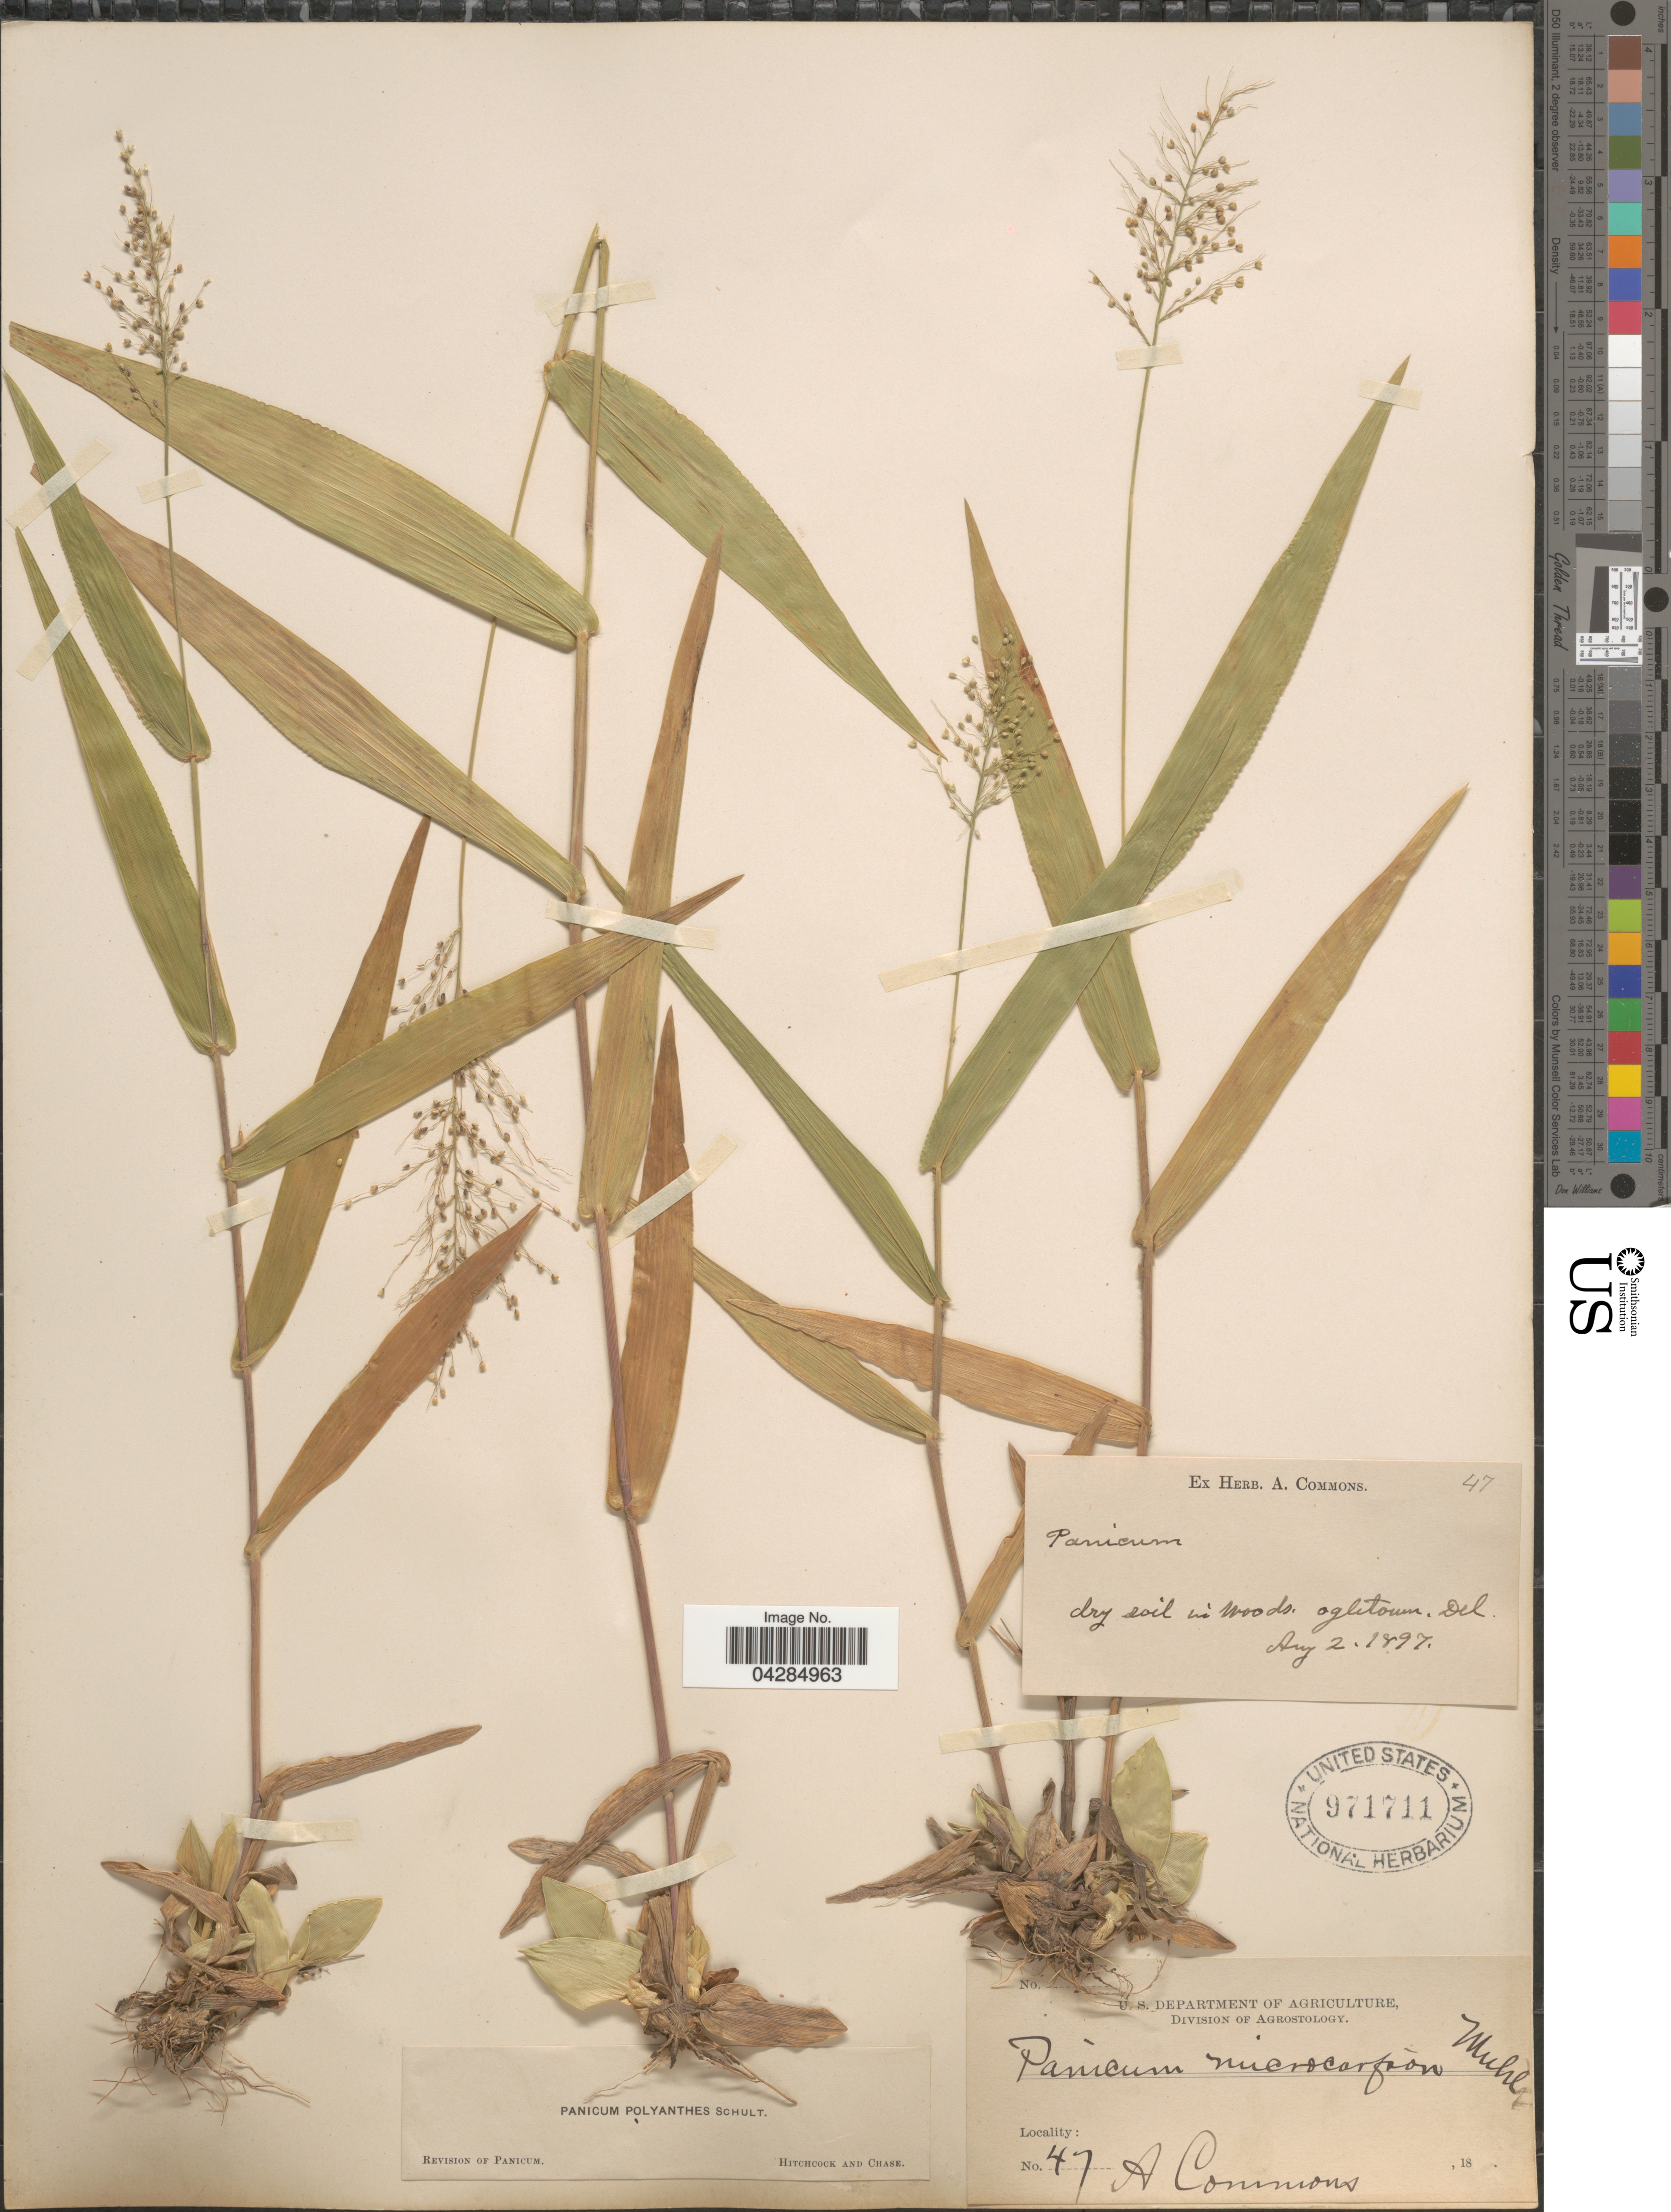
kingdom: Plantae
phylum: Tracheophyta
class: Liliopsida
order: Poales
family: Poaceae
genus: Dichanthelium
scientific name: Dichanthelium portoricense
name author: (Desv. ex Ham.) B.F. Hansen & Wunderlin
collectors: A. Commons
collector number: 47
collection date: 1897-08-02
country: United States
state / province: Delaware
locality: Ogletown.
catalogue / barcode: US 971711